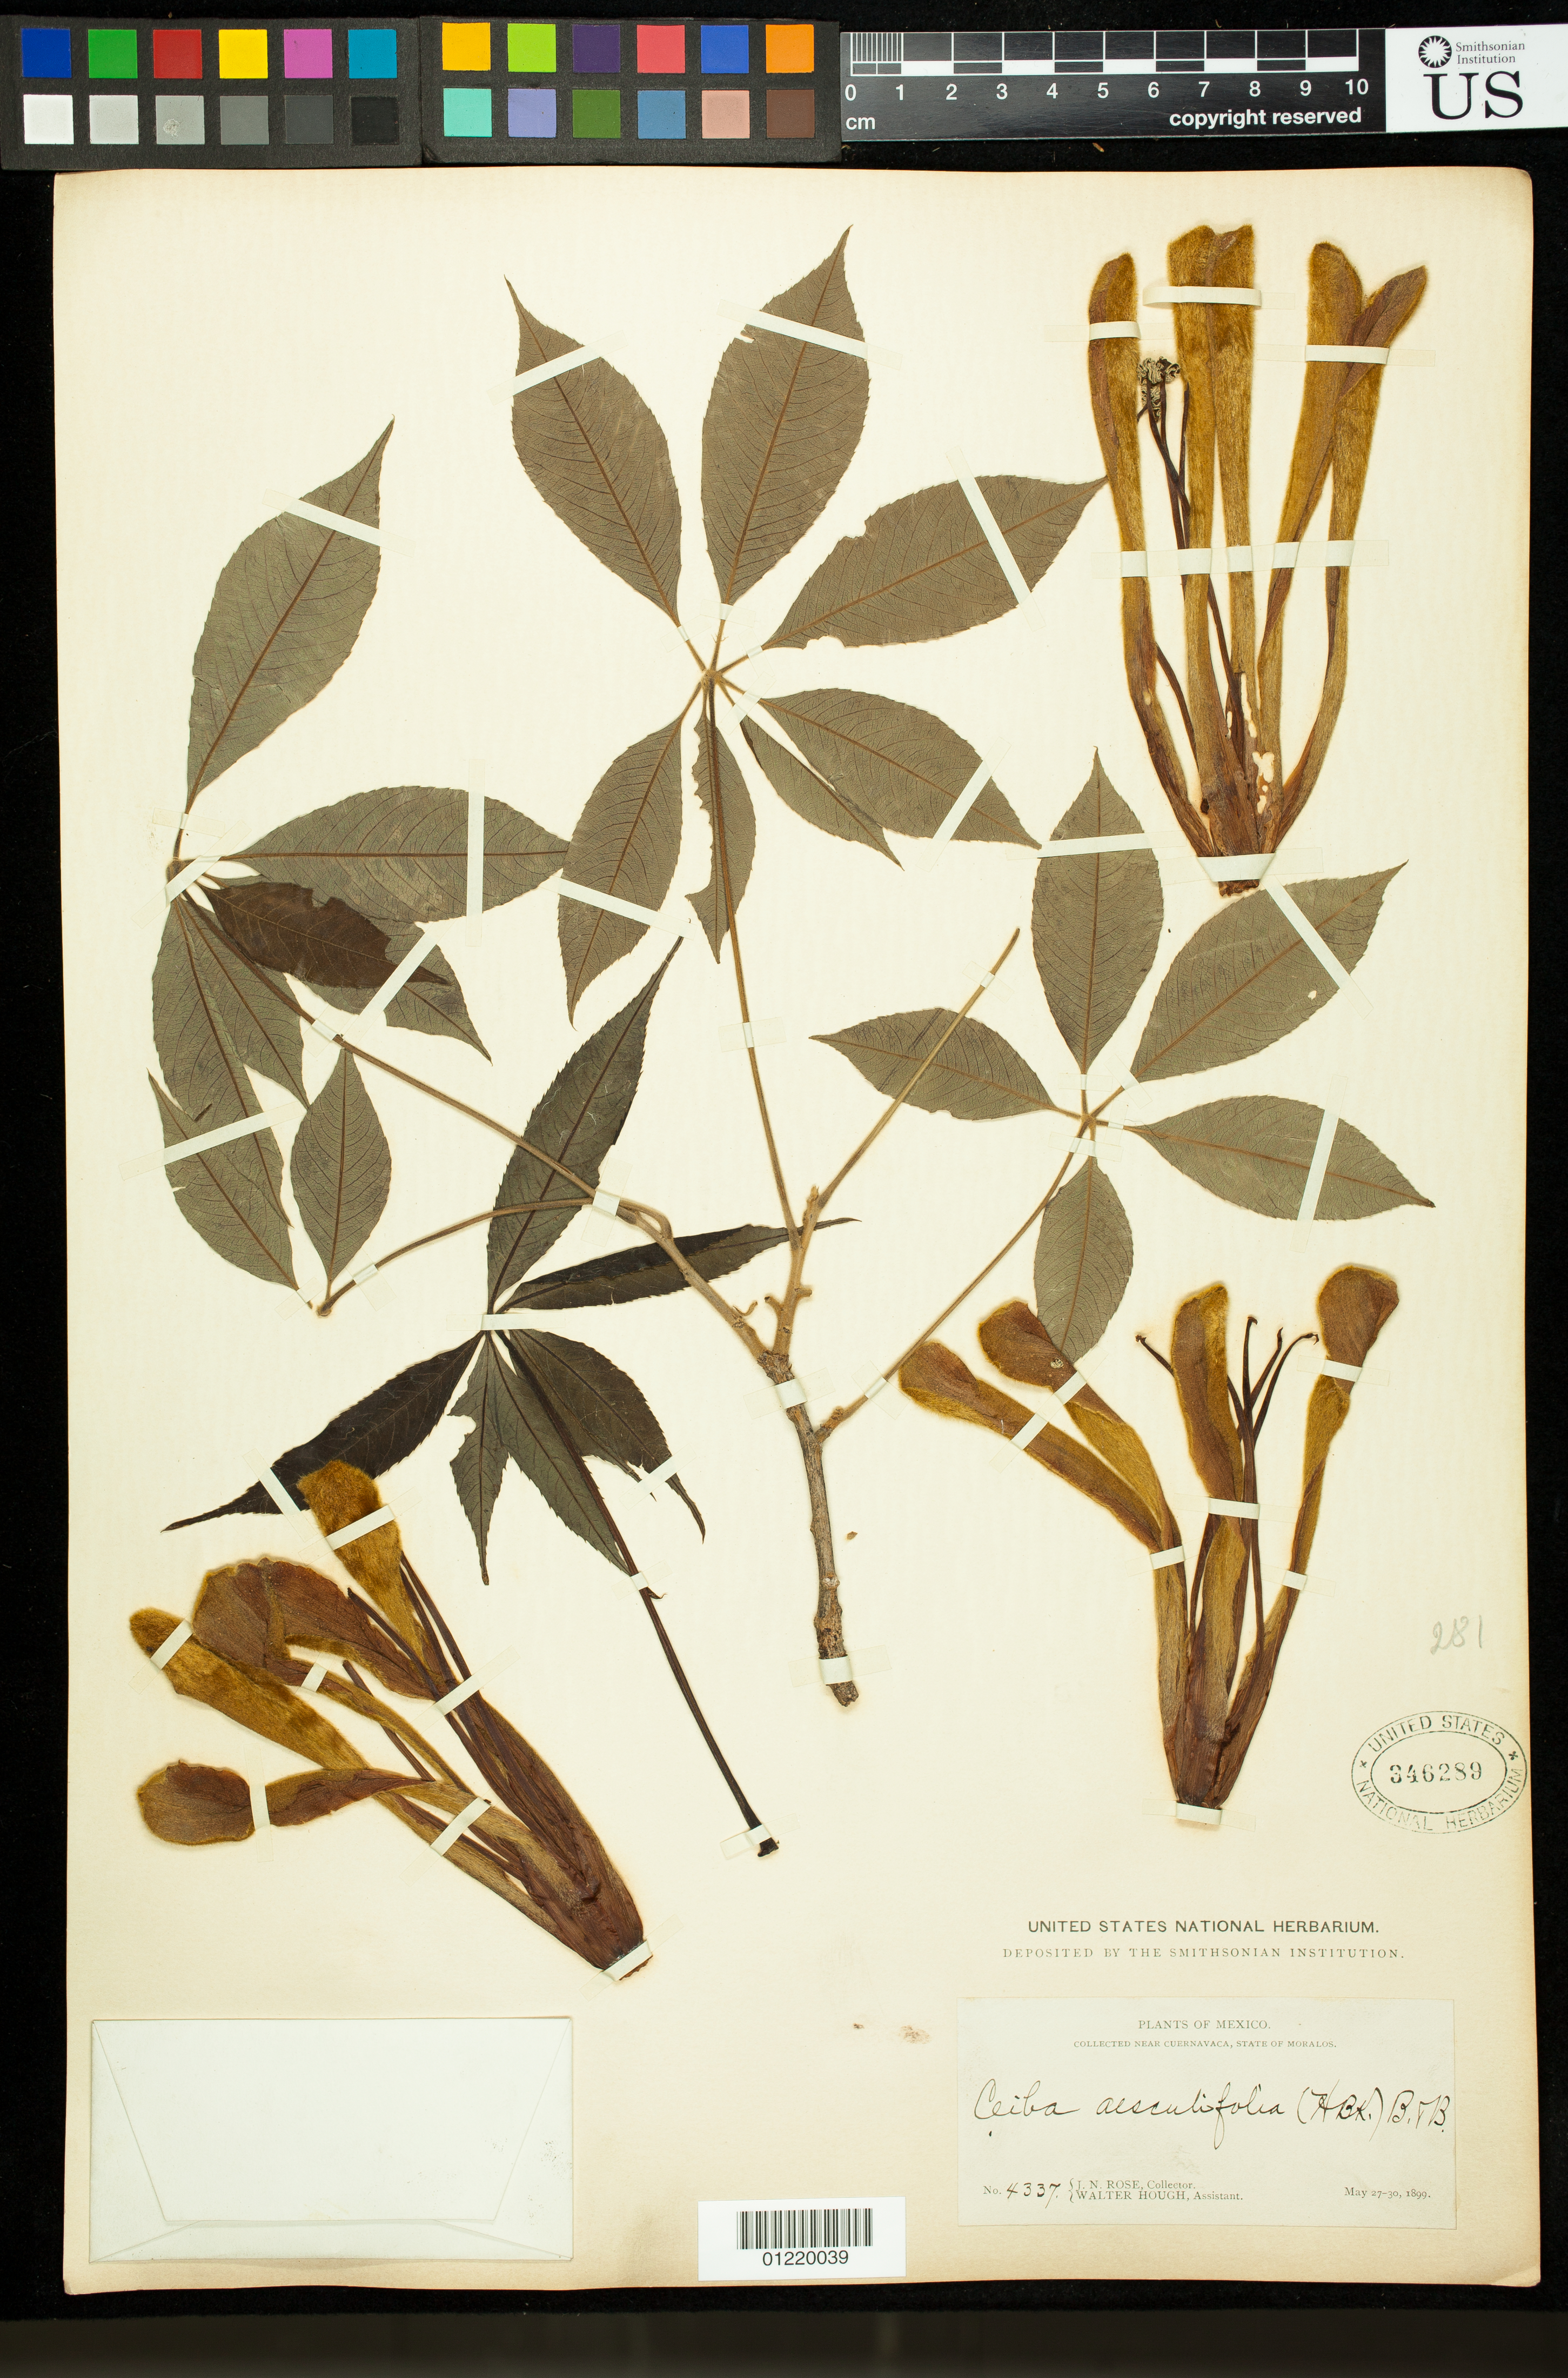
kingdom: Plantae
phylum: Tracheophyta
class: Magnoliopsida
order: Malvales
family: Malvaceae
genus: Ceiba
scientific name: Ceiba aesculifolia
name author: (Kunth) Britten & Baker f.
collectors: J. N. Rose & W. Hough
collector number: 4337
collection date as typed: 1899-05-27/1899-05-30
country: Mexico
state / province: Morelos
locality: Collected near Cuernavaca, State of Moralos, Mexico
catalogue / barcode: US 346289